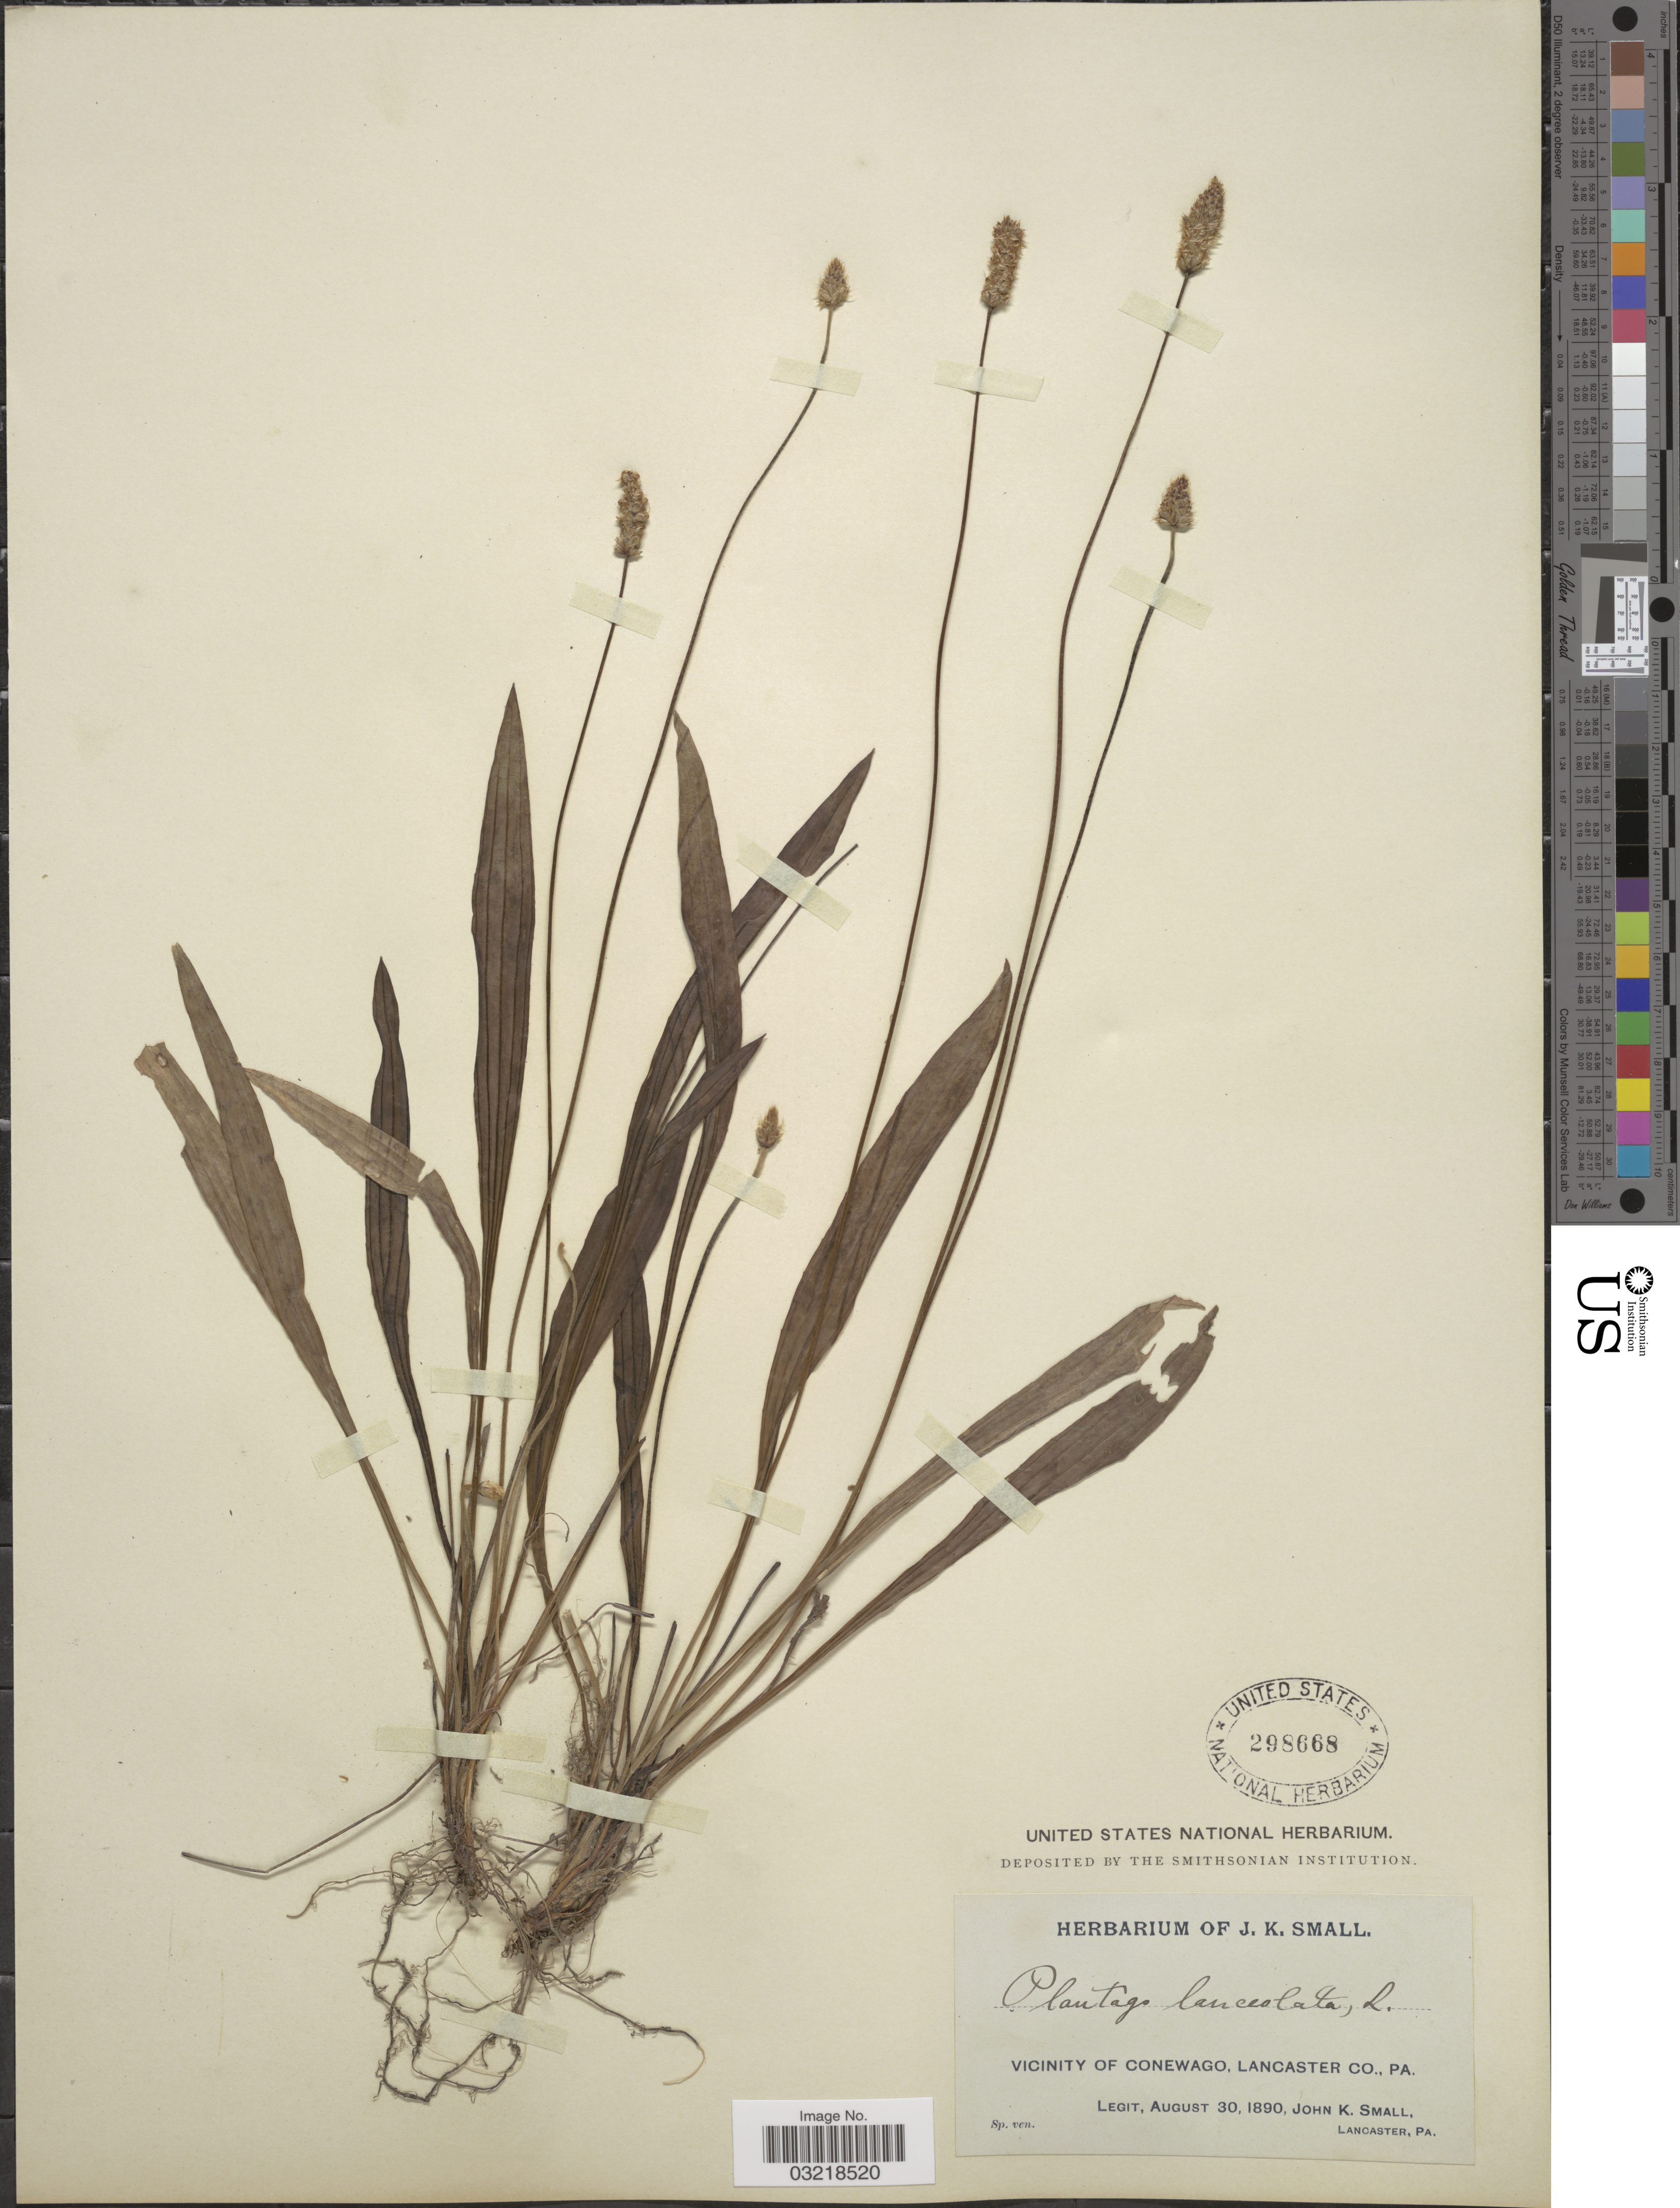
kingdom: Plantae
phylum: Tracheophyta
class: Magnoliopsida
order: Lamiales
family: Plantaginaceae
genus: Plantago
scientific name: Plantago lanceolata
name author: L.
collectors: J. K. Small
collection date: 1890-08-30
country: United States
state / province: Pennsylvania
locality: Vicinity of Conewago, Lancaster Co.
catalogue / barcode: US 298668